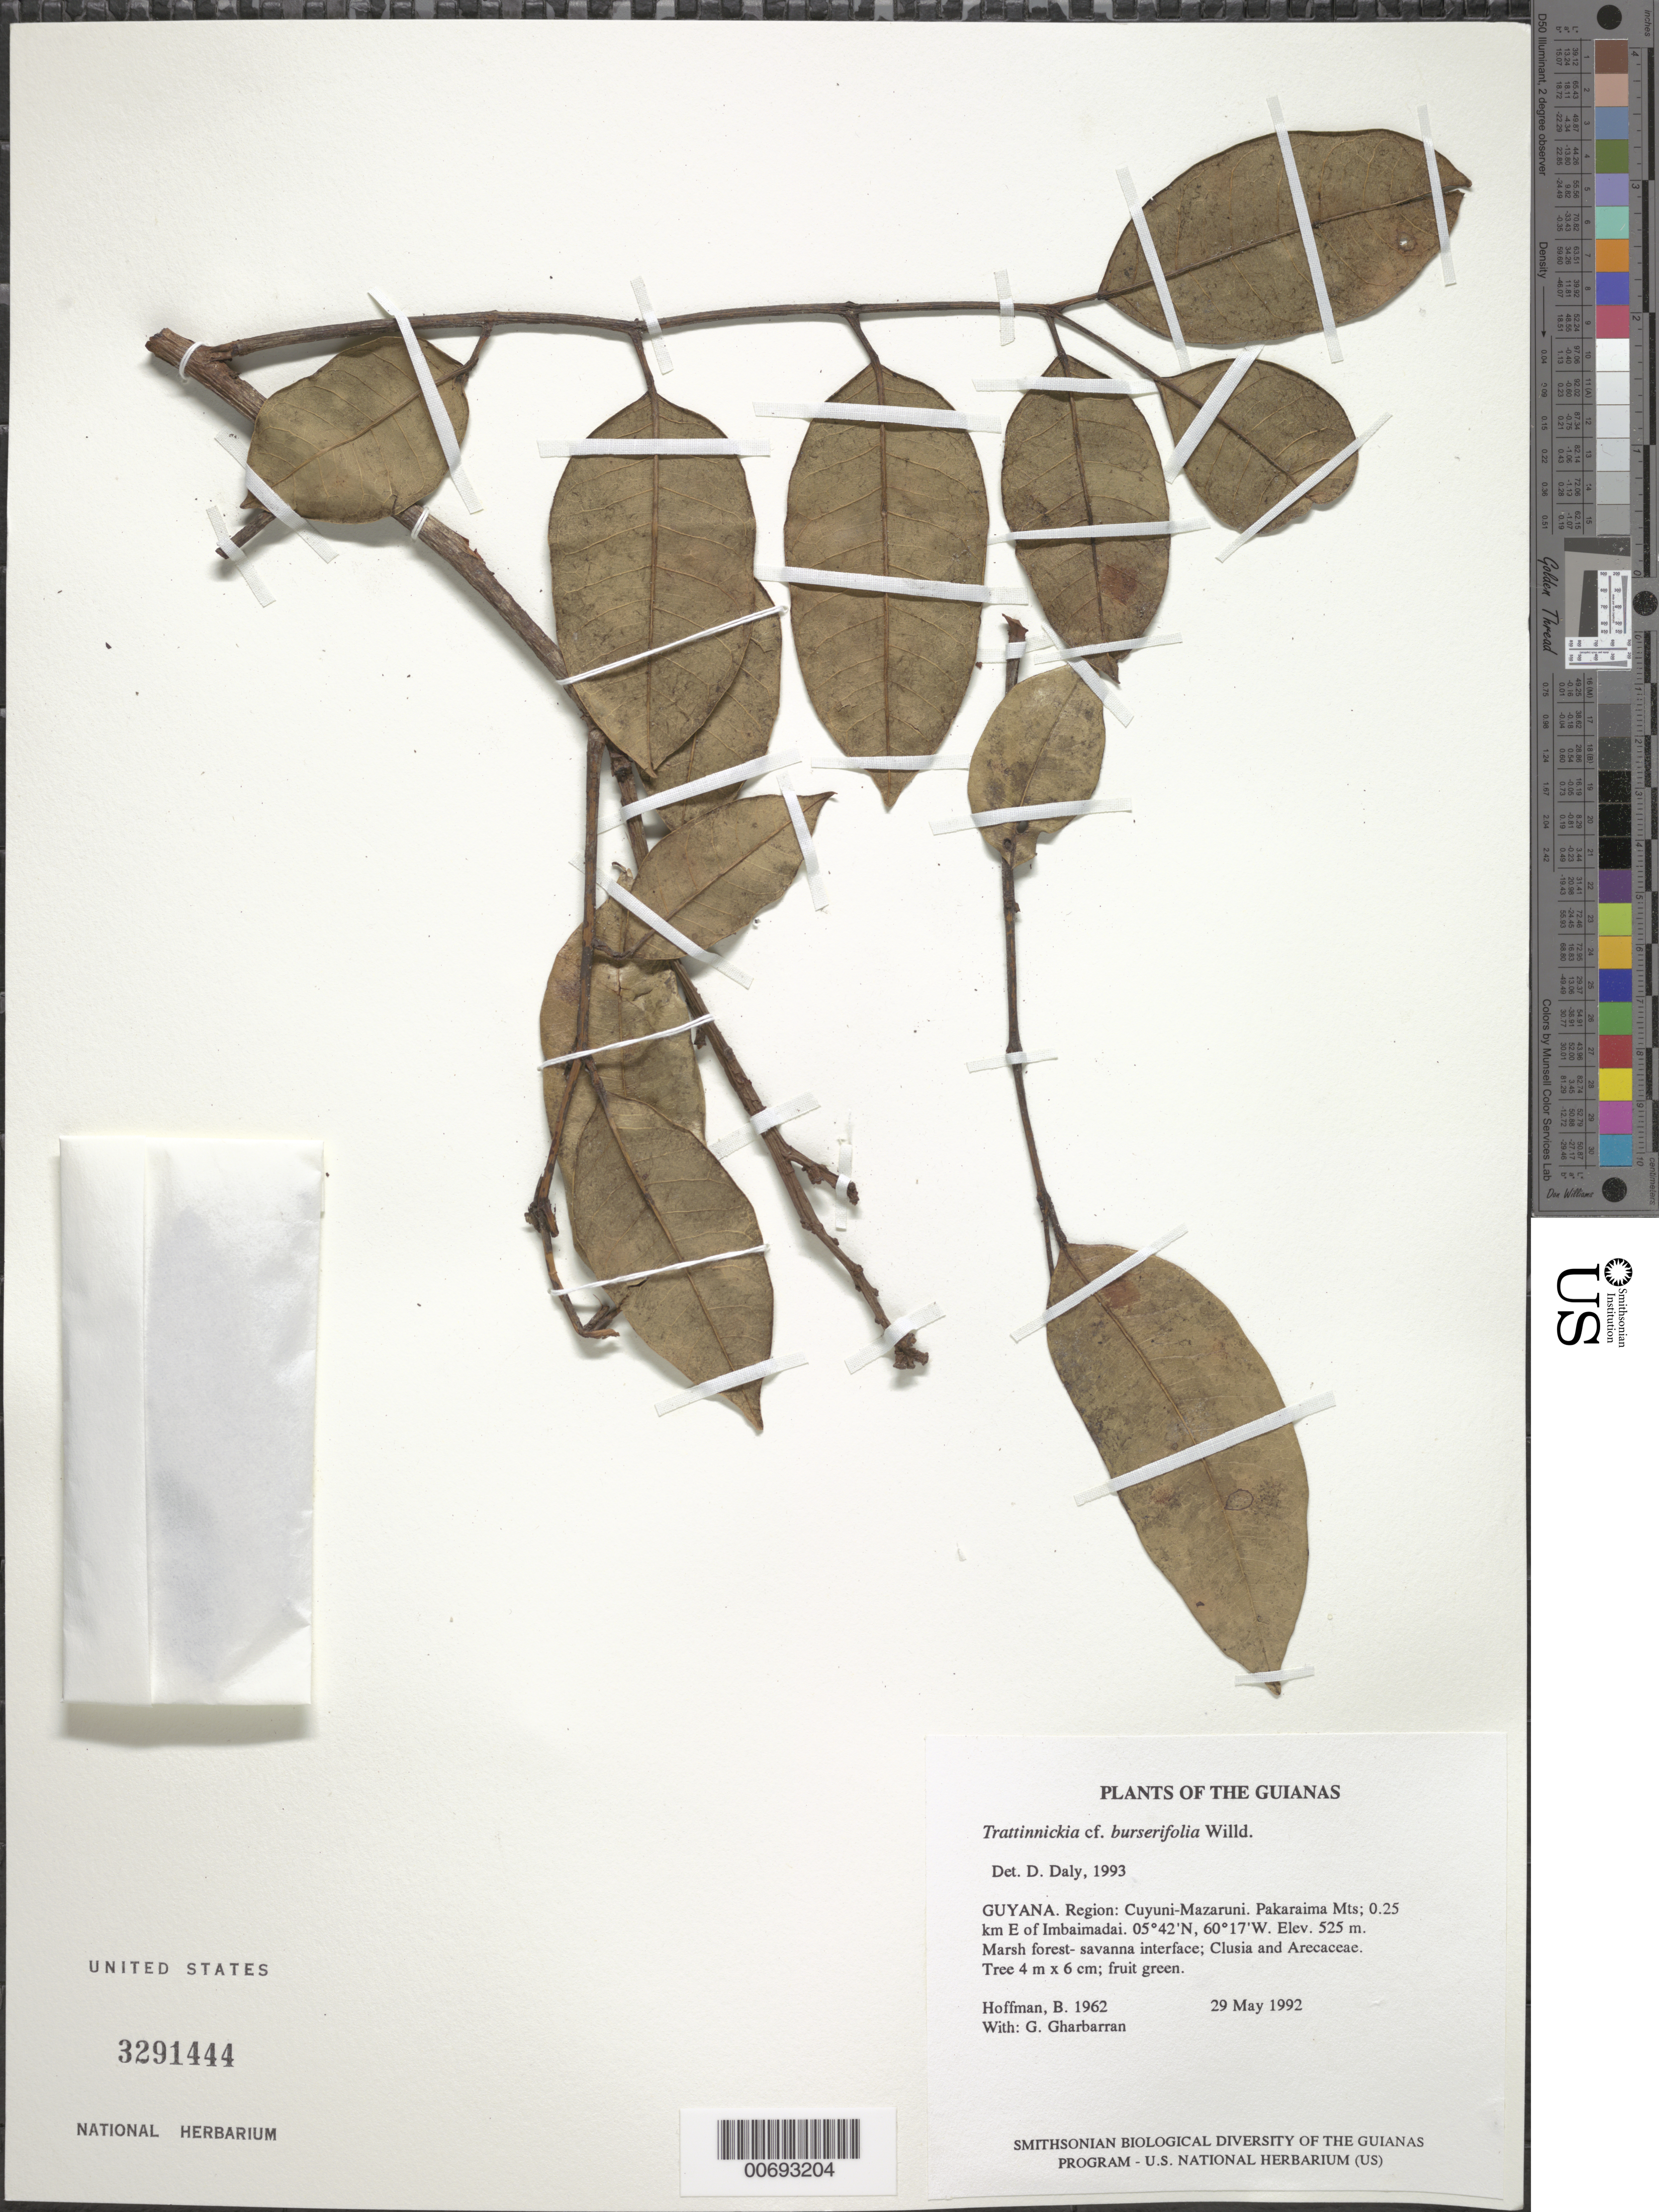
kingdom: Plantae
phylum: Tracheophyta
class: Magnoliopsida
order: Sapindales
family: Burseraceae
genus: Trattinnickia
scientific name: Trattinnickia burserifolia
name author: Mart.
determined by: Daly, D. C.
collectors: B. Hoffman & G. Gharbarran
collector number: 1962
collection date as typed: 29 May 1992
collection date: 1992-05-29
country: Guyana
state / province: Cuyuni-Mazaruni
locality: Pakaraima Mts; 0.25 km E of Imbaimadai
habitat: Marsh forest- savanna interface; Clusia and Arecaceae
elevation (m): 525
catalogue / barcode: US 3291444